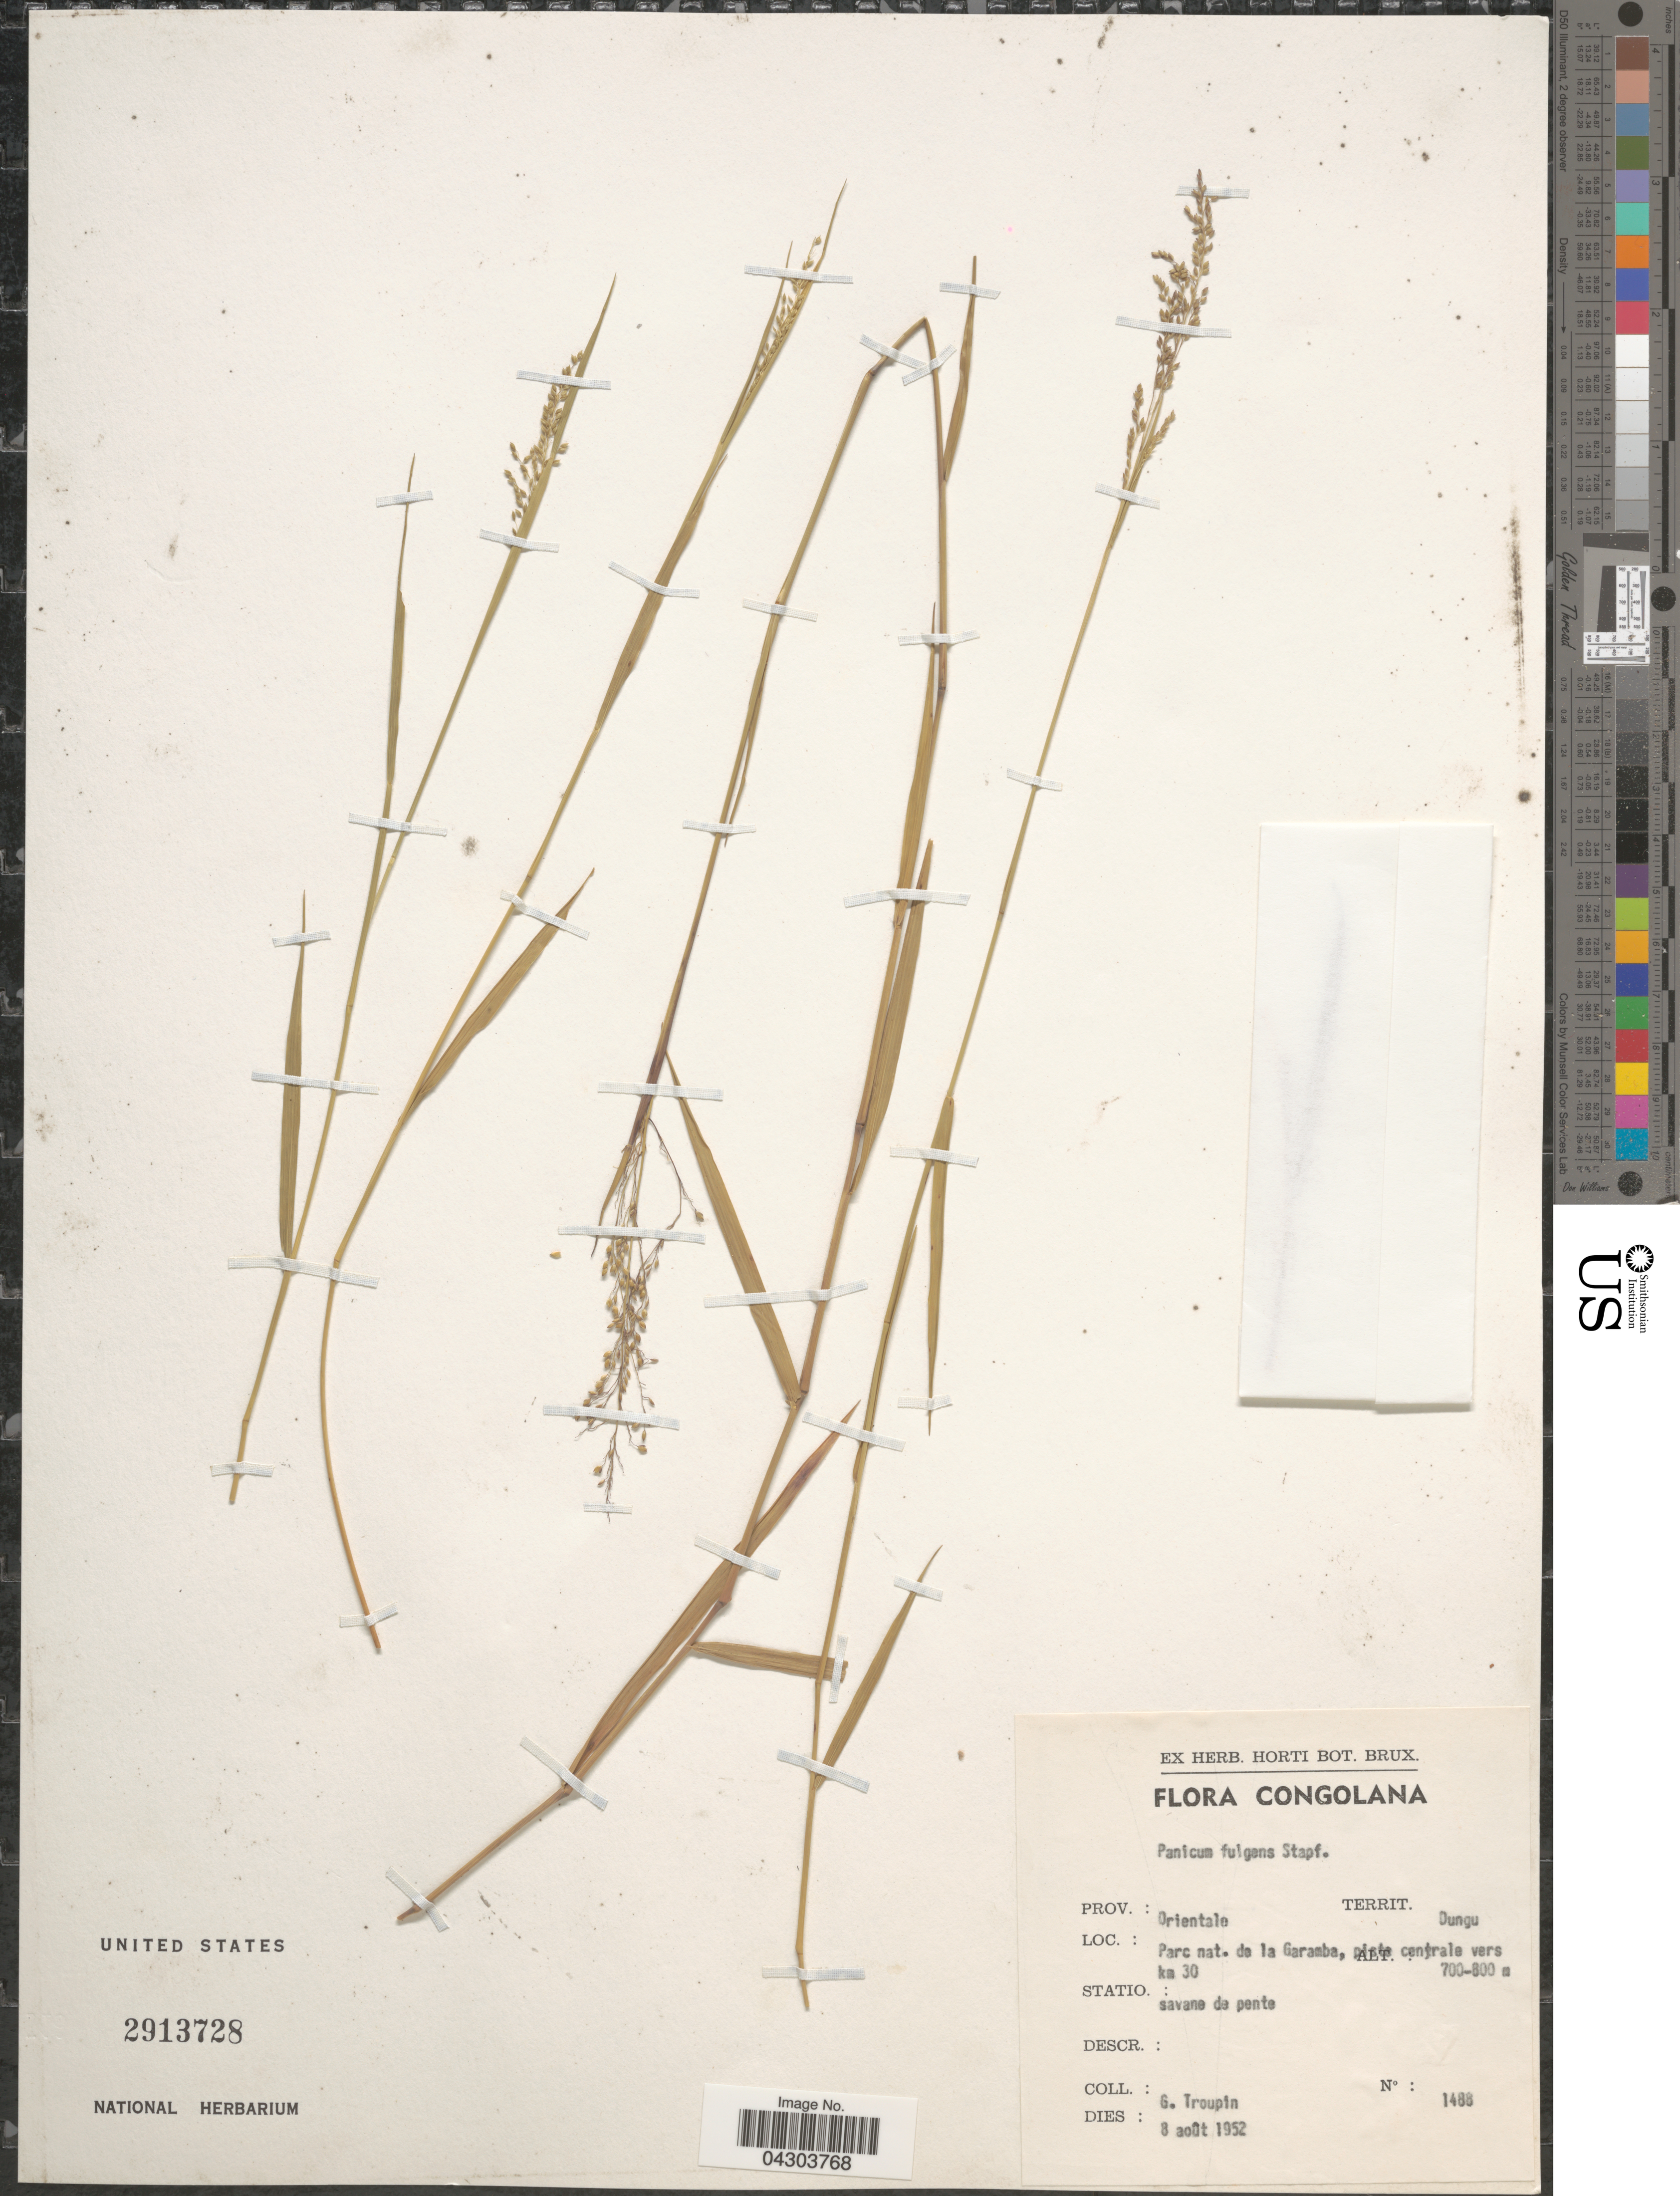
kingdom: Plantae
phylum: Tracheophyta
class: Liliopsida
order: Poales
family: Poaceae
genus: Panicum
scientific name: Panicum nervatum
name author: (Franch.) Stapf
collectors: G. Troupin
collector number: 1488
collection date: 1952-08-08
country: Congo, Democratic Republic of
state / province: Haut-Uele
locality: Congolana. Territ. Dungu. Parc nat. de la Garamba, piste centrale vers km 30.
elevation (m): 700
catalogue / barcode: US 2913728